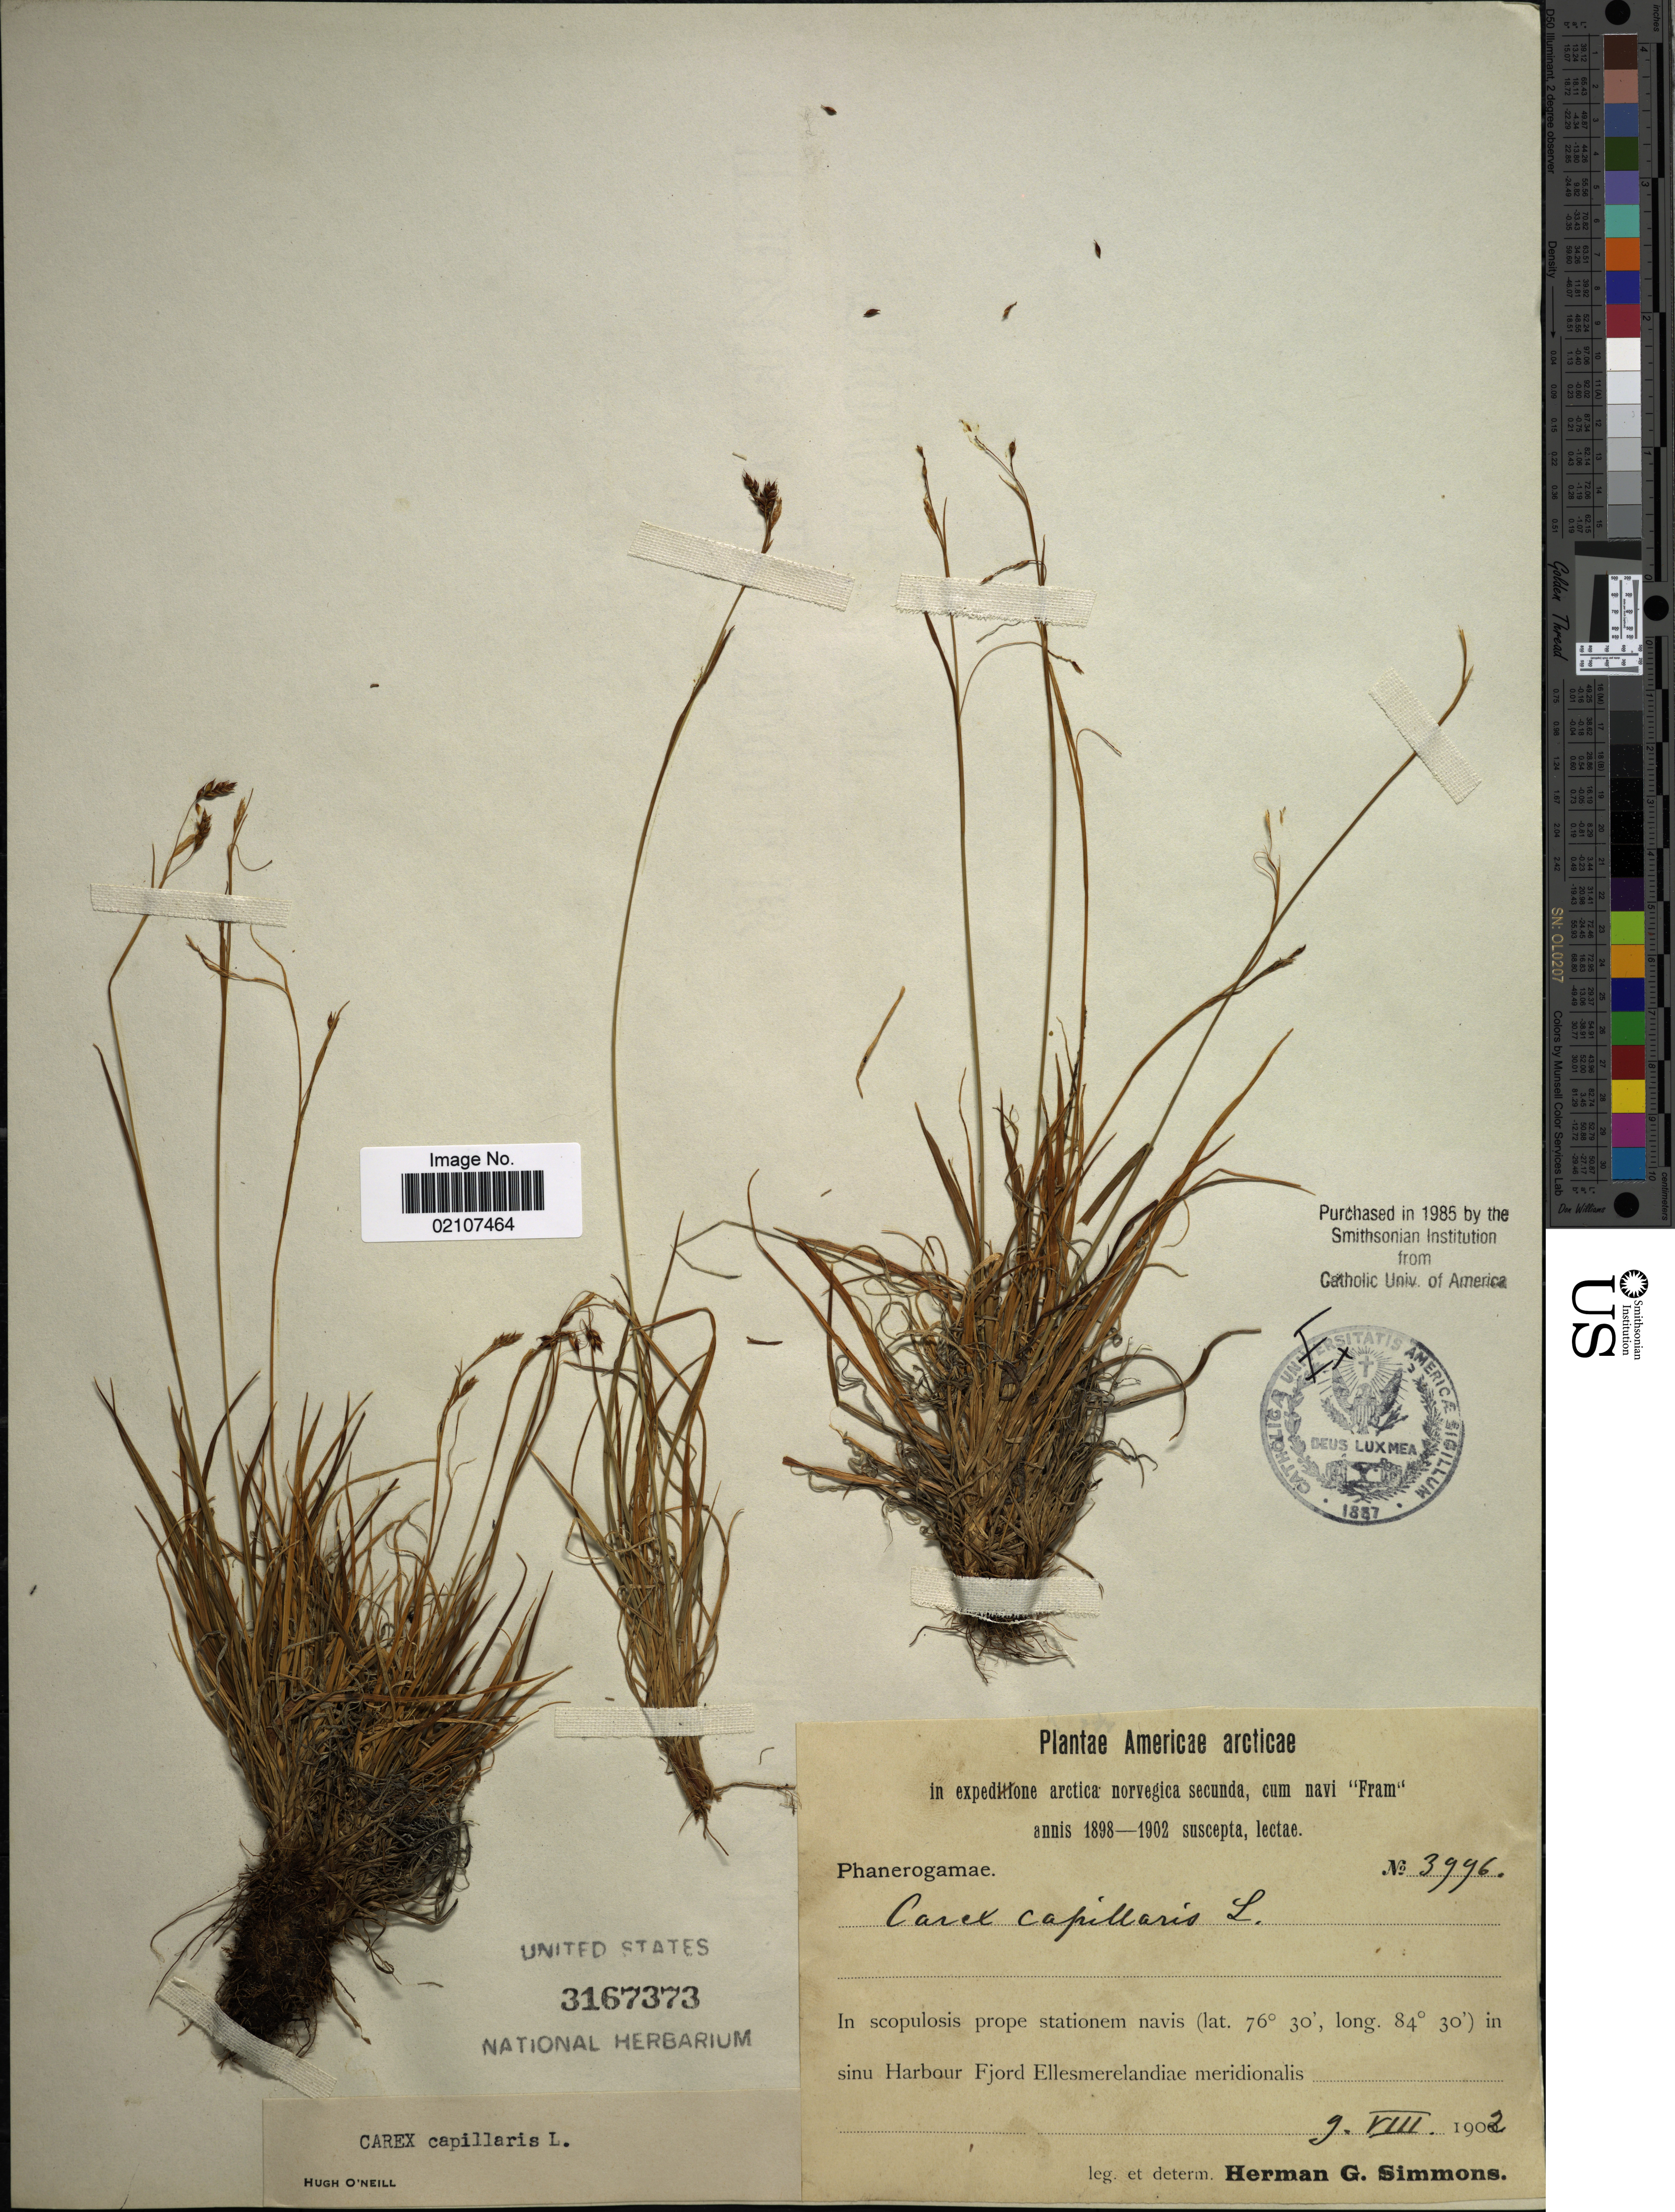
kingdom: Plantae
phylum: Tracheophyta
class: Liliopsida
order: Poales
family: Cyperaceae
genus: Carex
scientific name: Carex capillaris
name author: L.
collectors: H. Simmons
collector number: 3996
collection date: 1902-08-09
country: Canada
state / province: Northwest Territories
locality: Americæ arcticae, In scopulosis prope stationem navis in sinu harbour Fjord Ellesmerelandiae meridionalis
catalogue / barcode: US 3167373